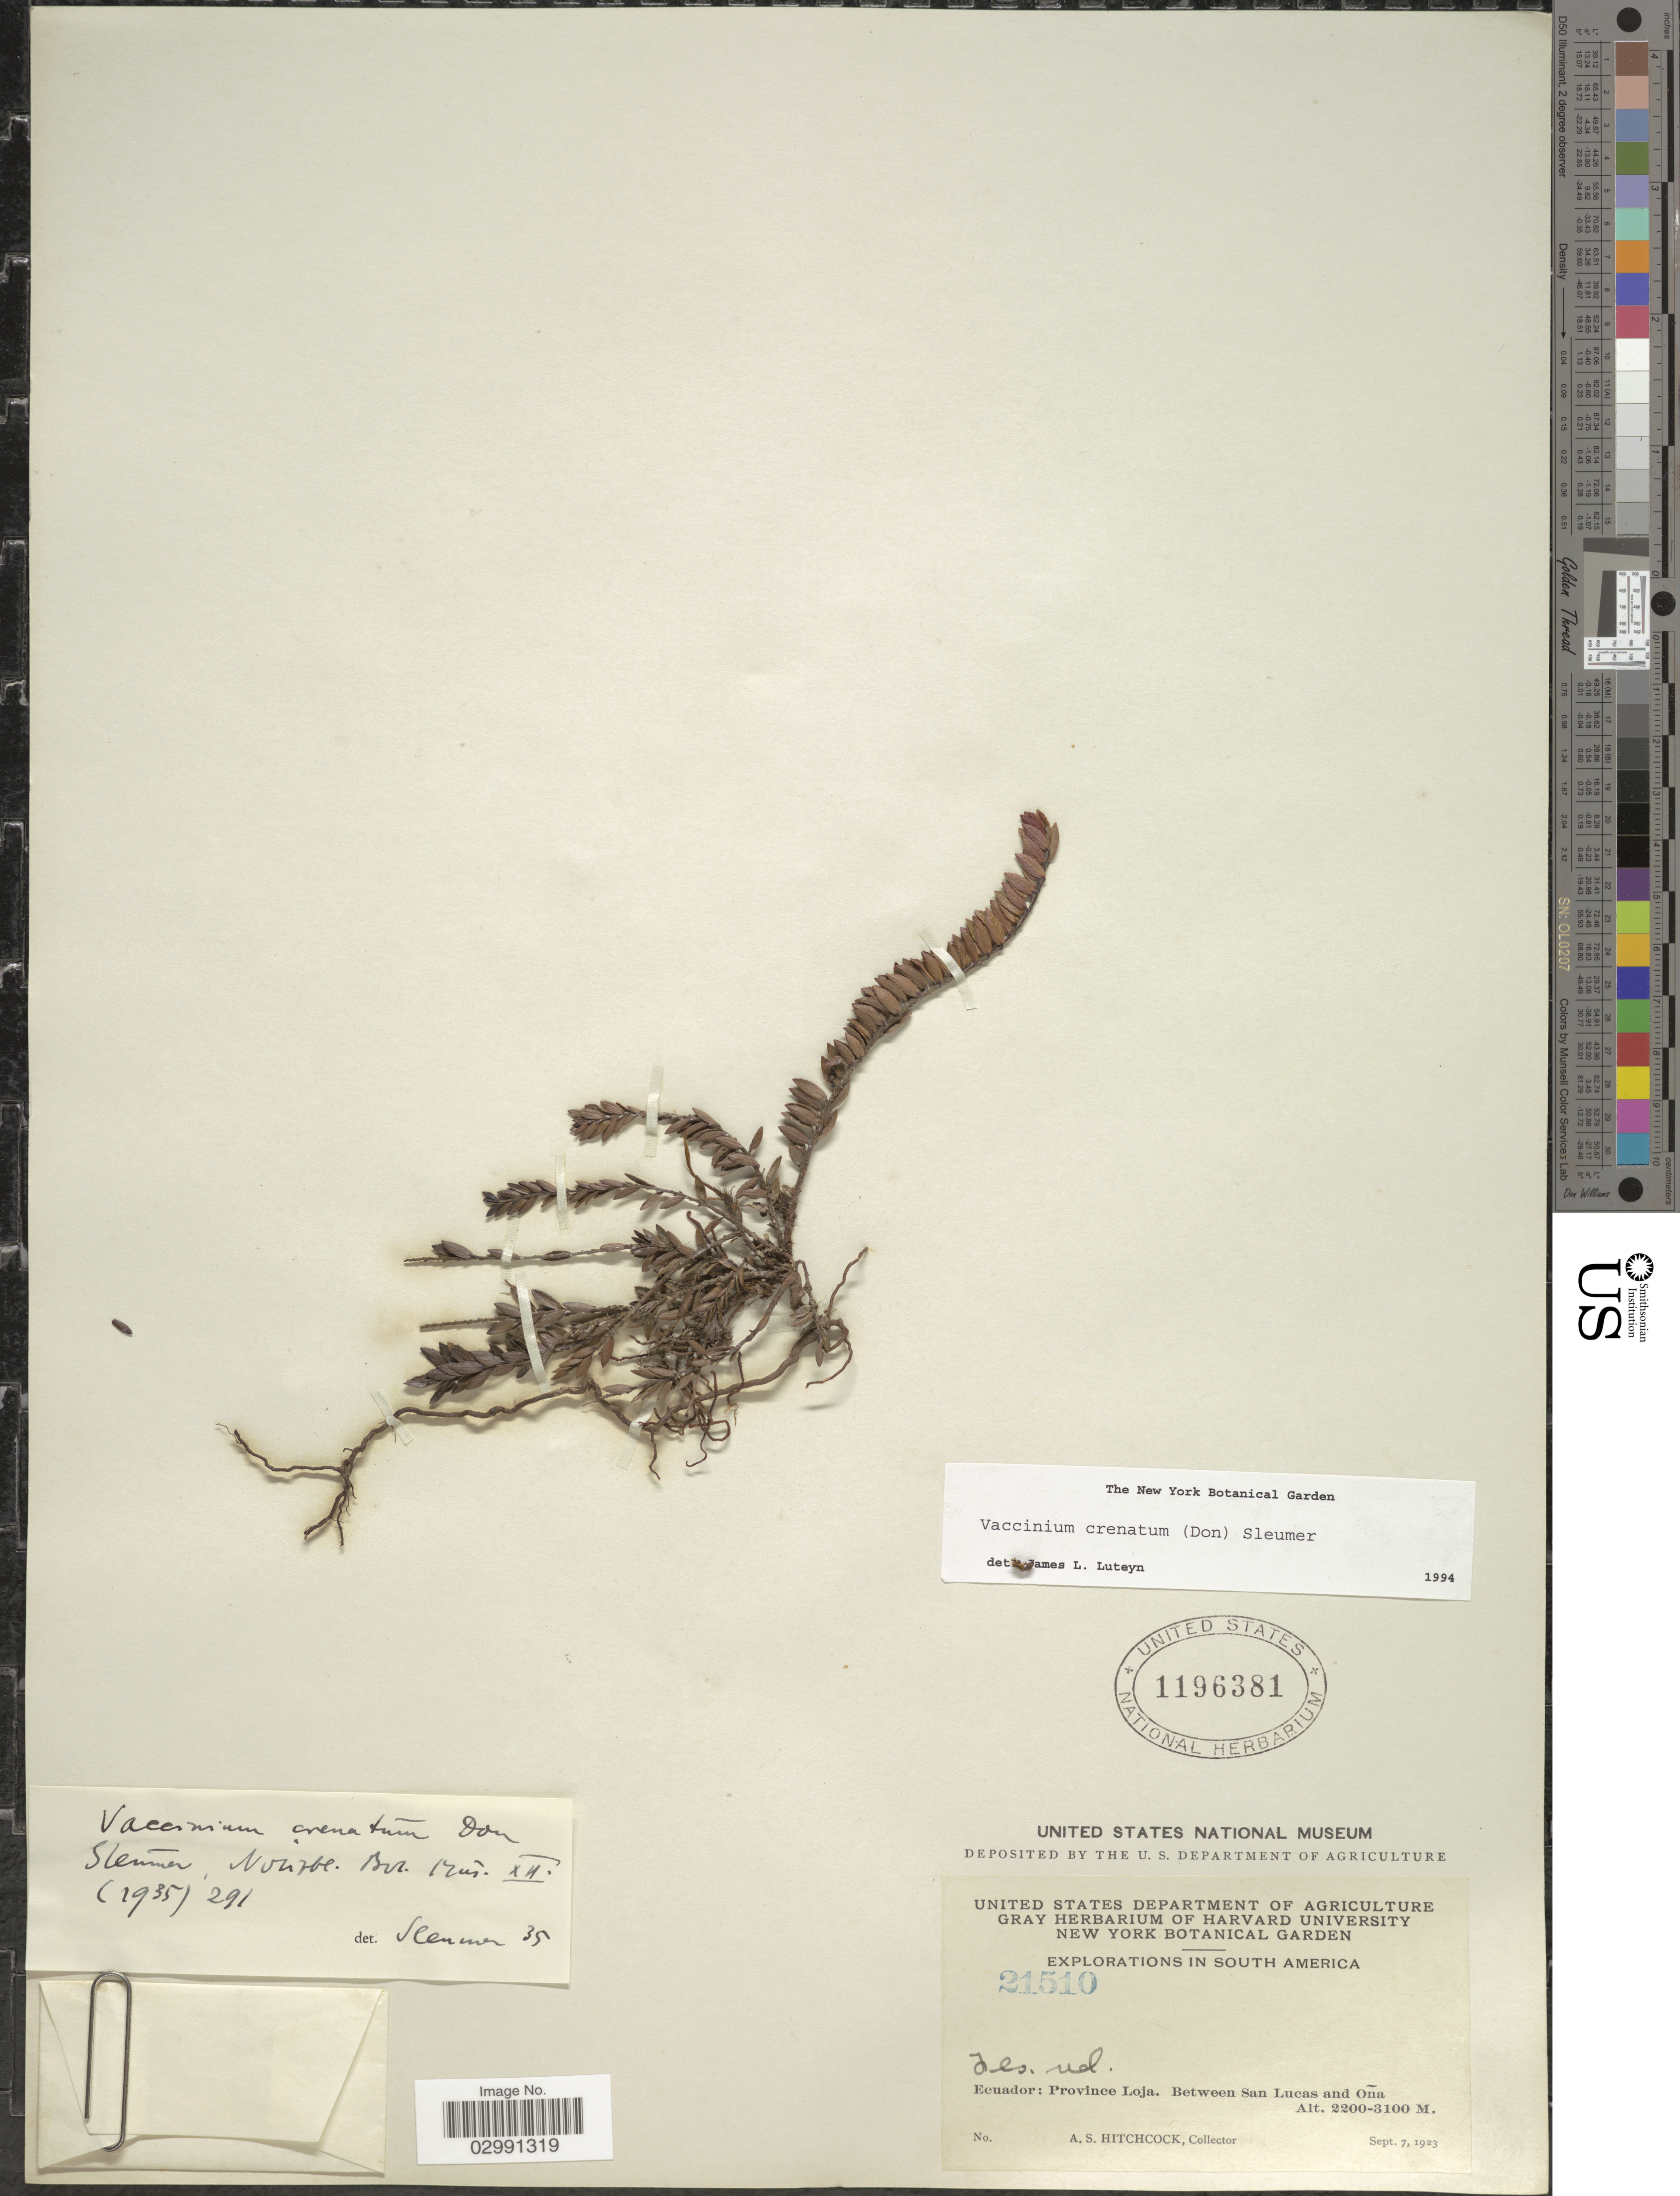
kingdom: Plantae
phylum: Tracheophyta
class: Magnoliopsida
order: Ericales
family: Ericaceae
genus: Vaccinium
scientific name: Vaccinium crenatum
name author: (G. Don) Sleumer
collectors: A. S. Hitchcock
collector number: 21510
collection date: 1923-09-07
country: Ecuador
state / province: Loja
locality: South America. Province Loja. Between San Lucas and Oña.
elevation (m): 2200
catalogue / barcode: US 1196381